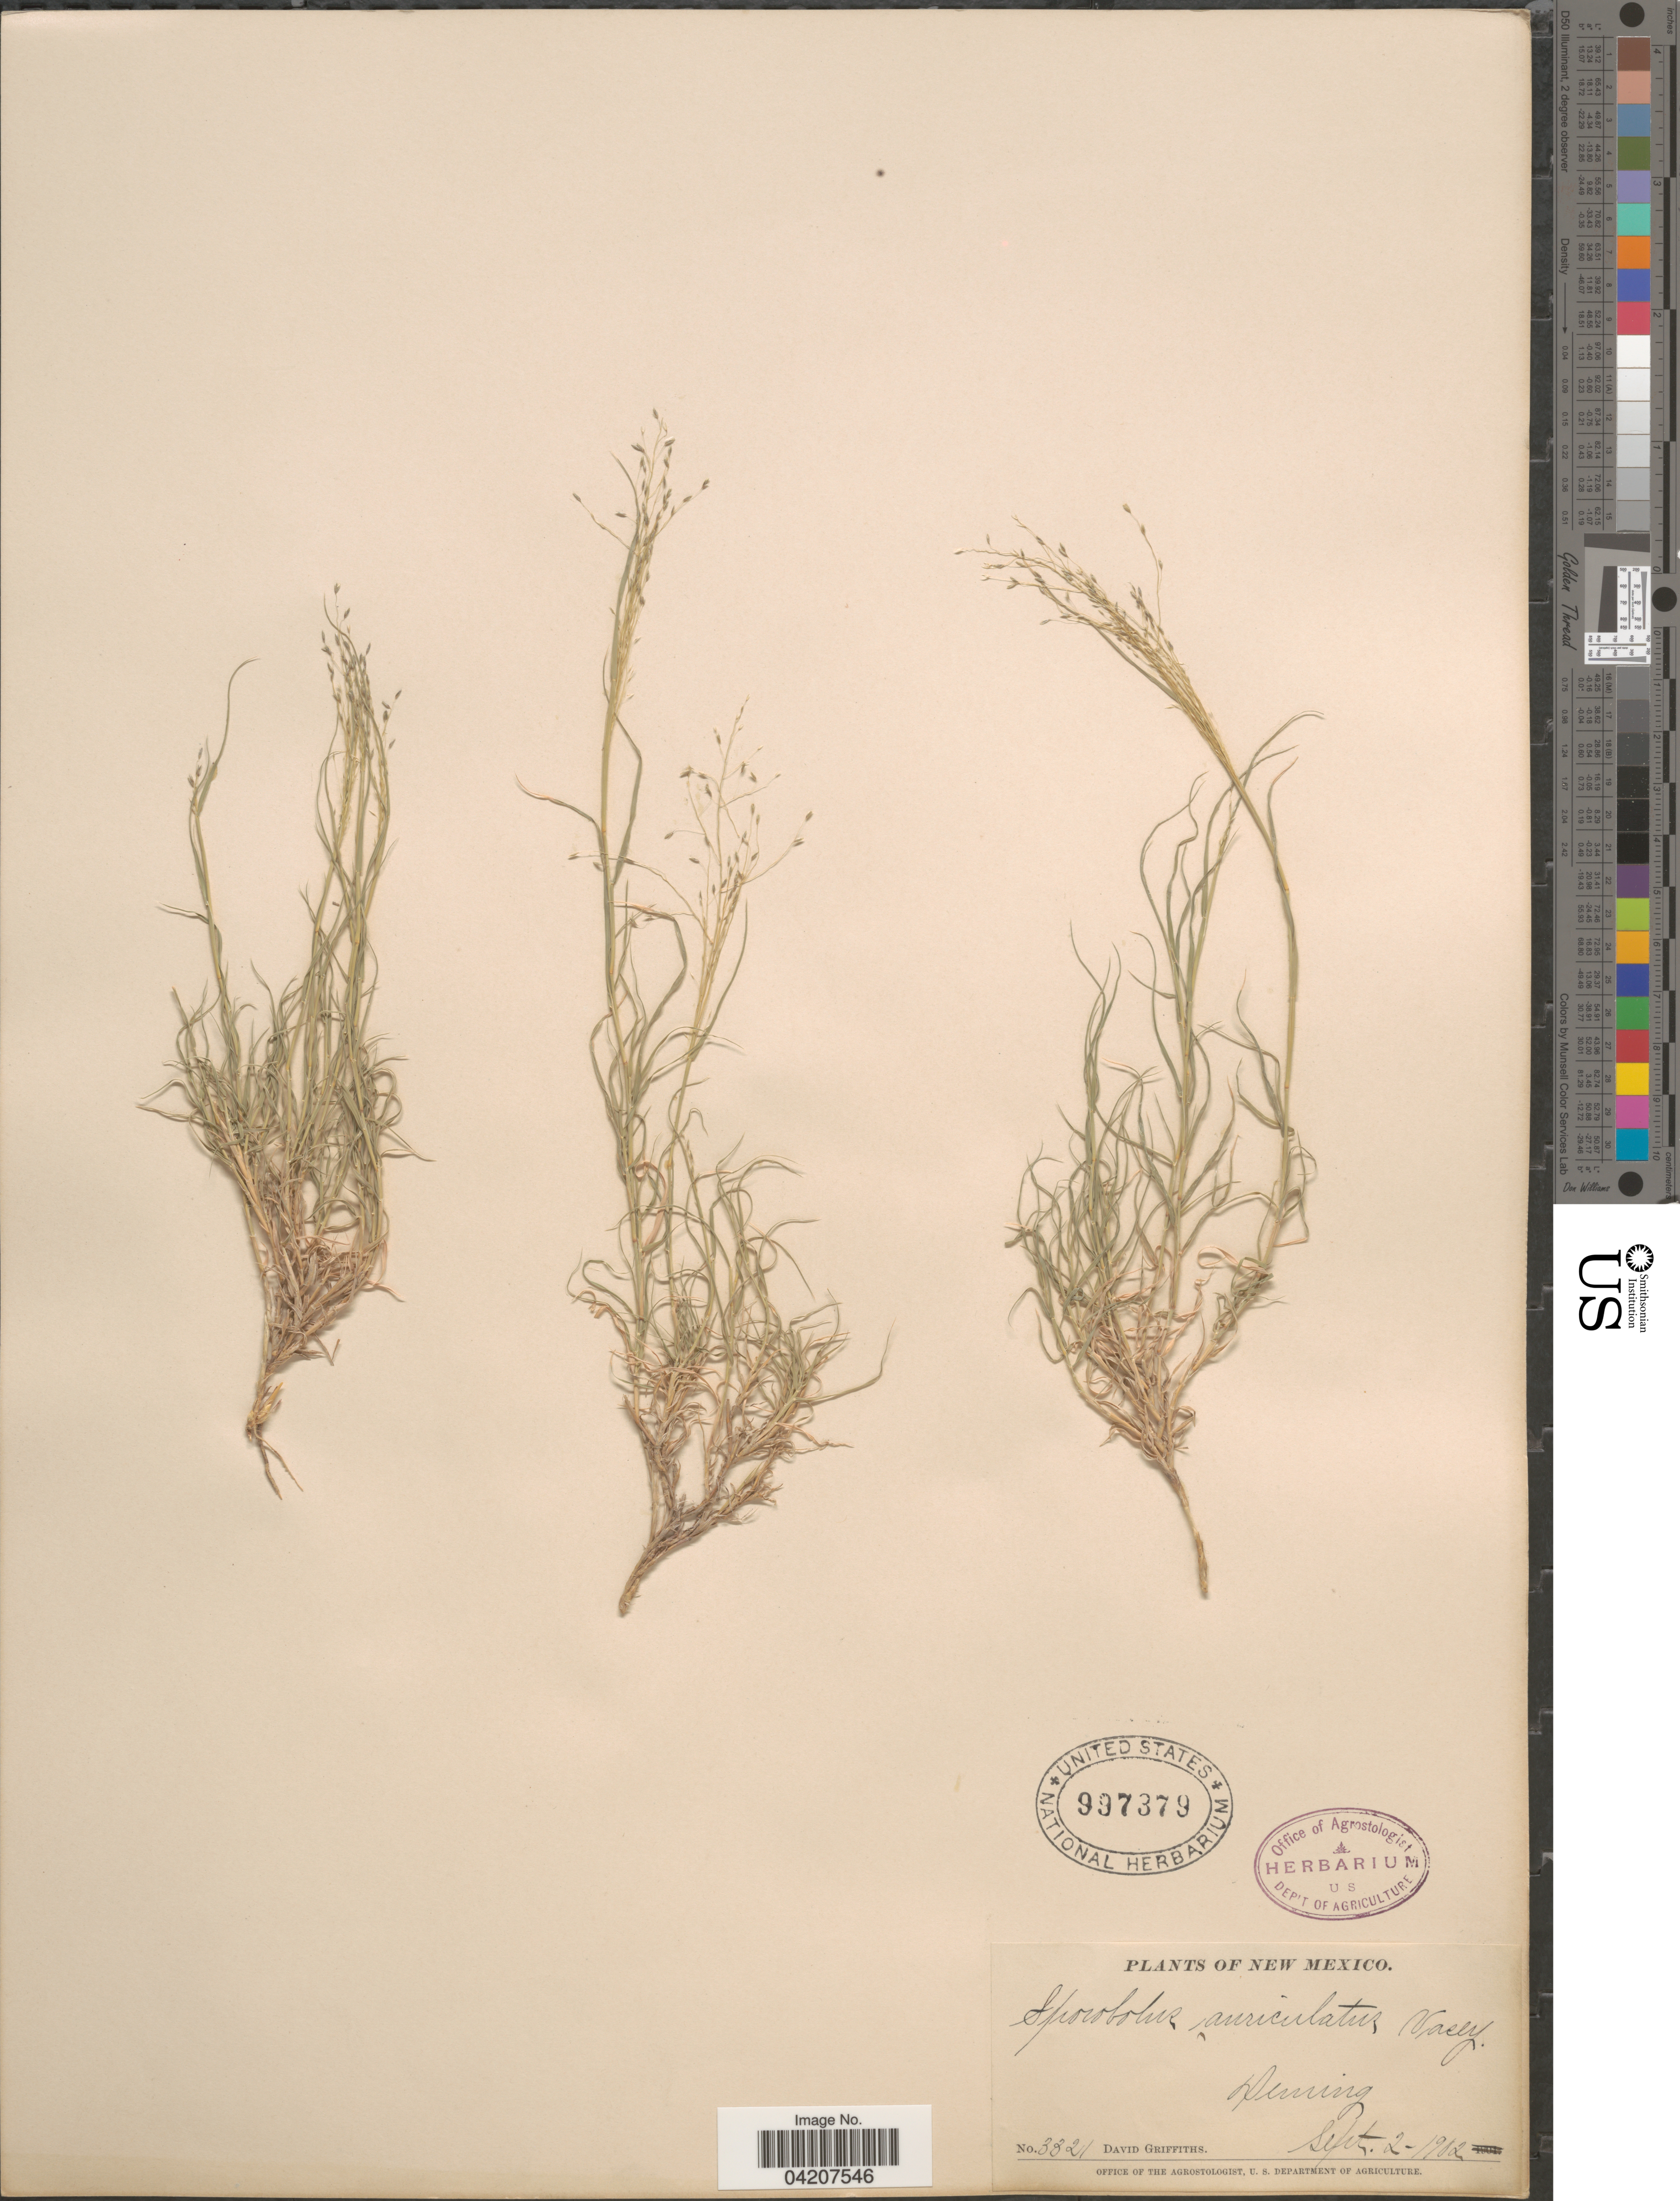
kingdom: Plantae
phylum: Tracheophyta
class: Liliopsida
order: Poales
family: Poaceae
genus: Muhlenbergia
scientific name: Muhlenbergia arenacea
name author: (Buckley) Hitchc.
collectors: D. Griffiths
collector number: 3321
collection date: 1902-09-02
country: United States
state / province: New Mexico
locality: Deming.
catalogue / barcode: US 997379